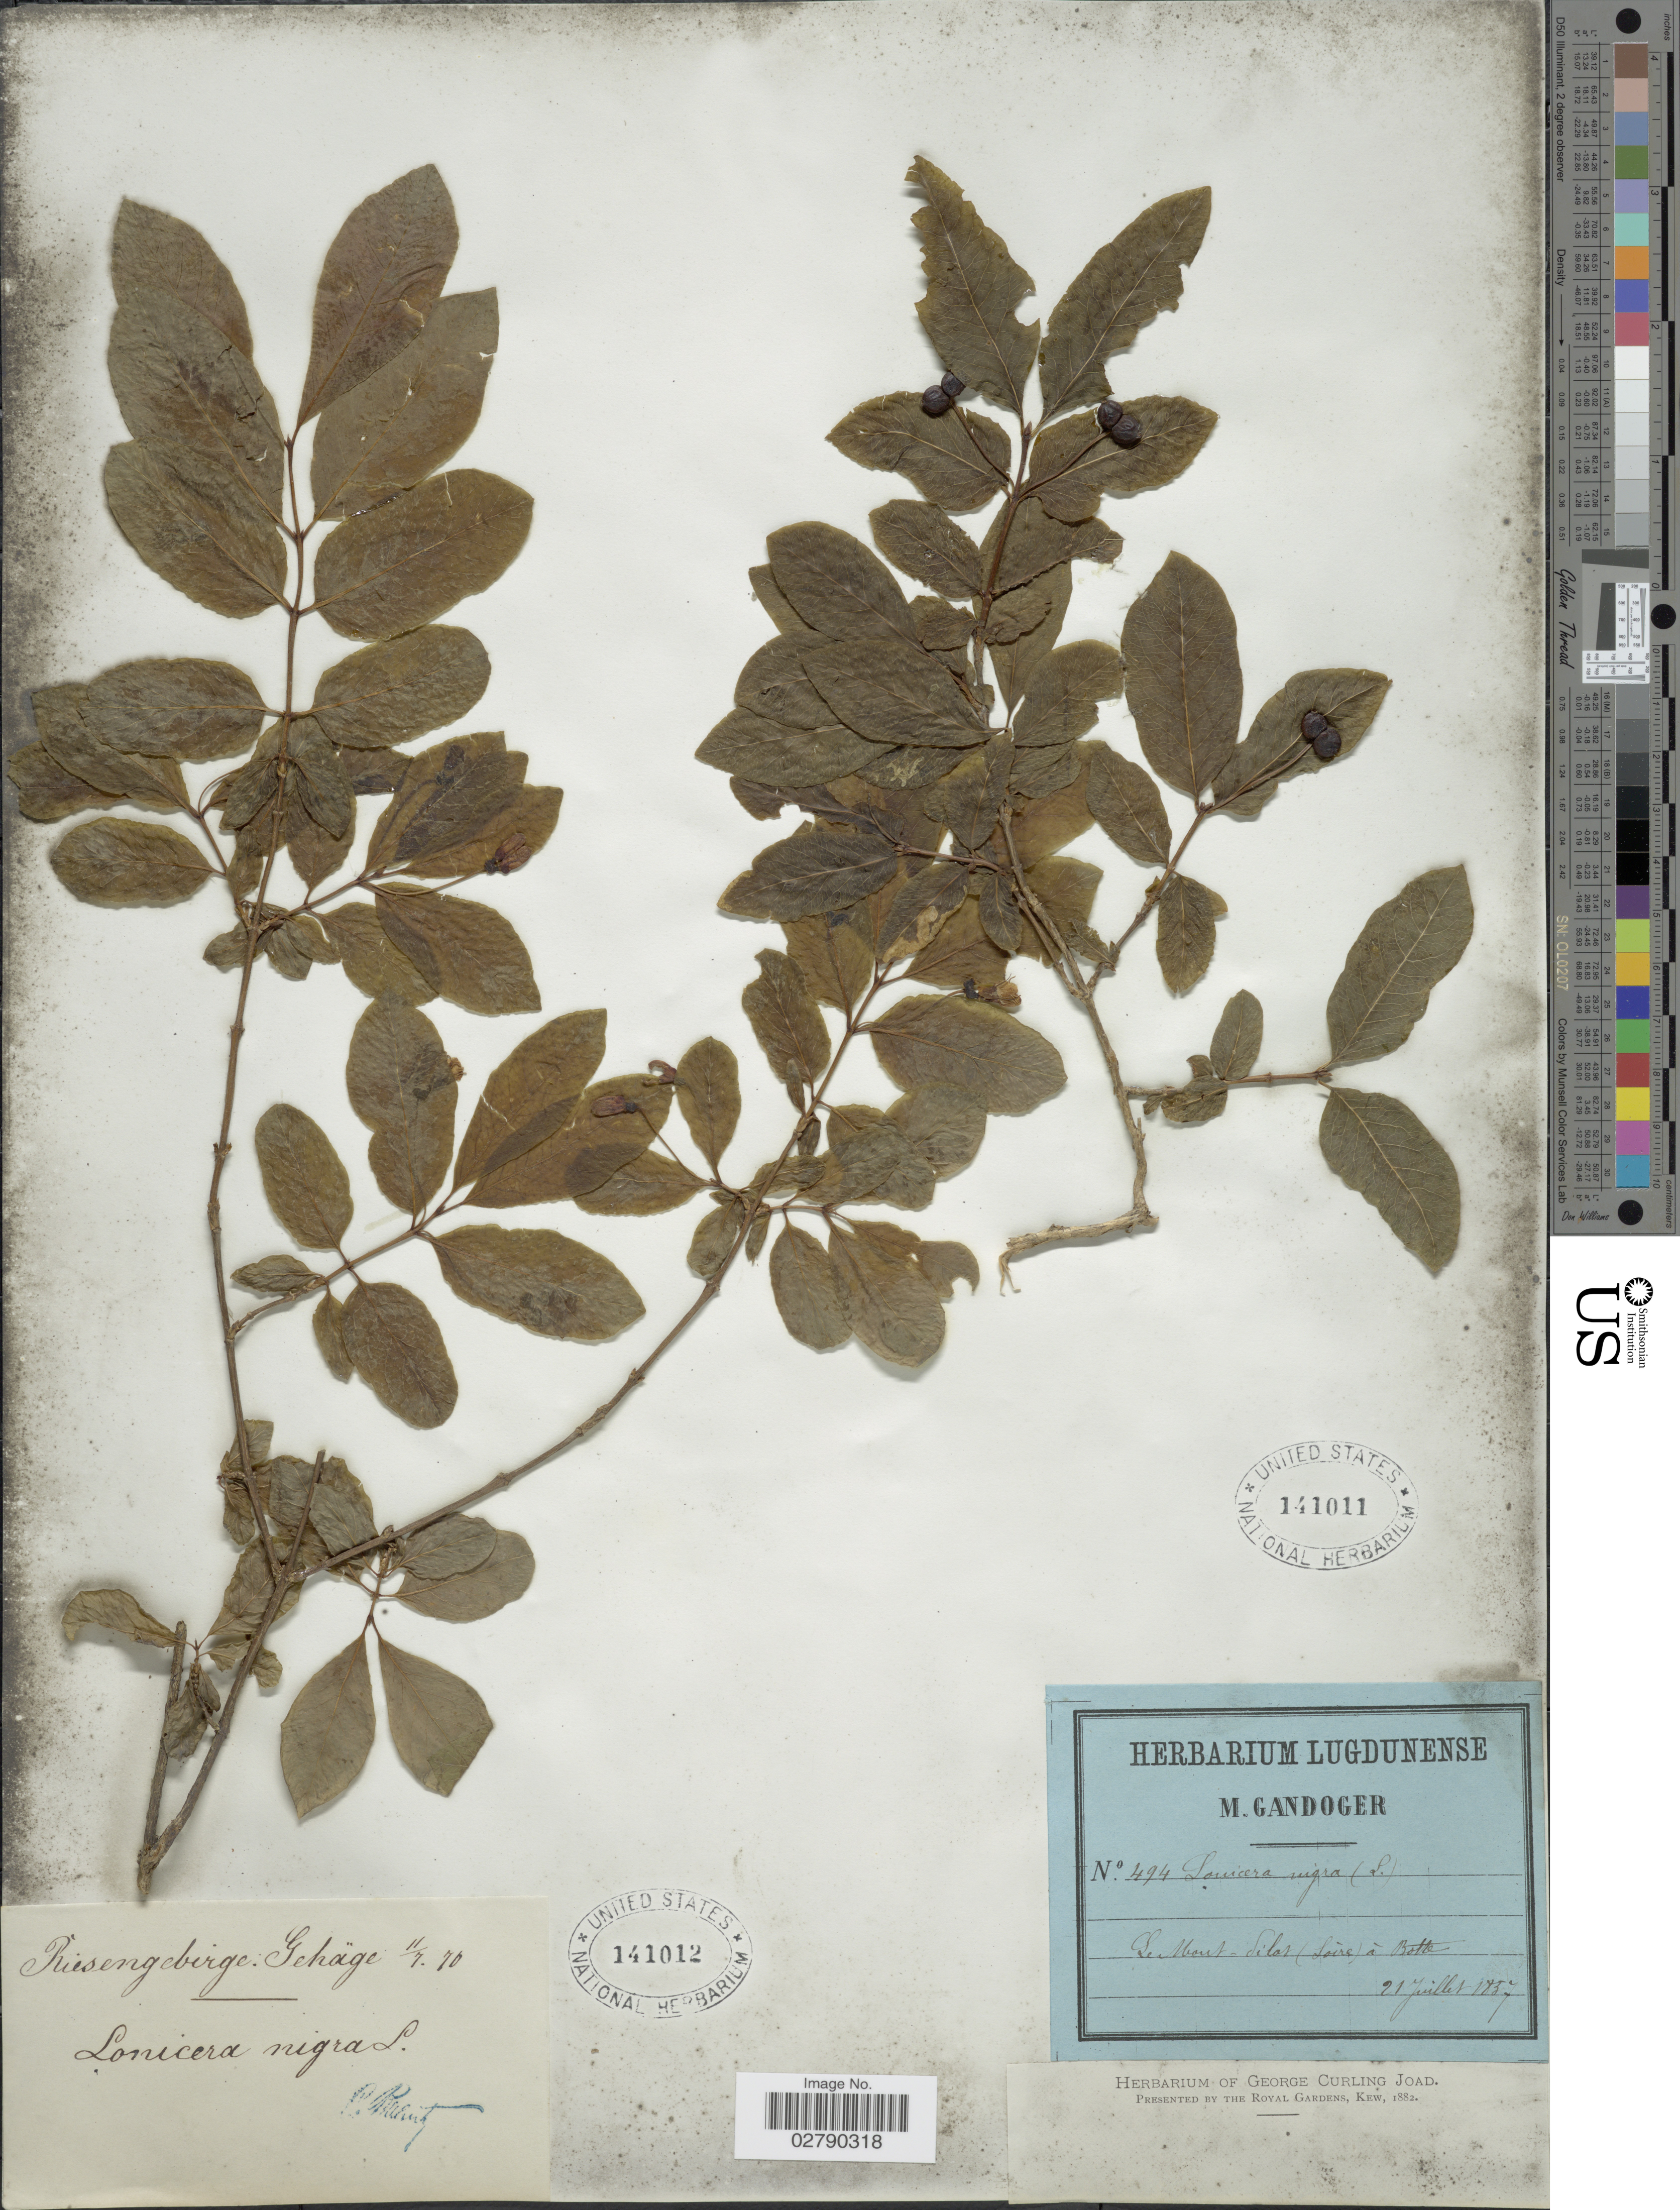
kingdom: Plantae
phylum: Tracheophyta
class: Magnoliopsida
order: Dipsacales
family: Caprifoliaceae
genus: Lonicera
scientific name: Lonicera nigra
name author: L.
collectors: M. Gandoger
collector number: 494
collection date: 1837-07-21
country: France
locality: Le Mont - Silot (Soire) á Botte. [interpreted]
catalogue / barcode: US 141011-2